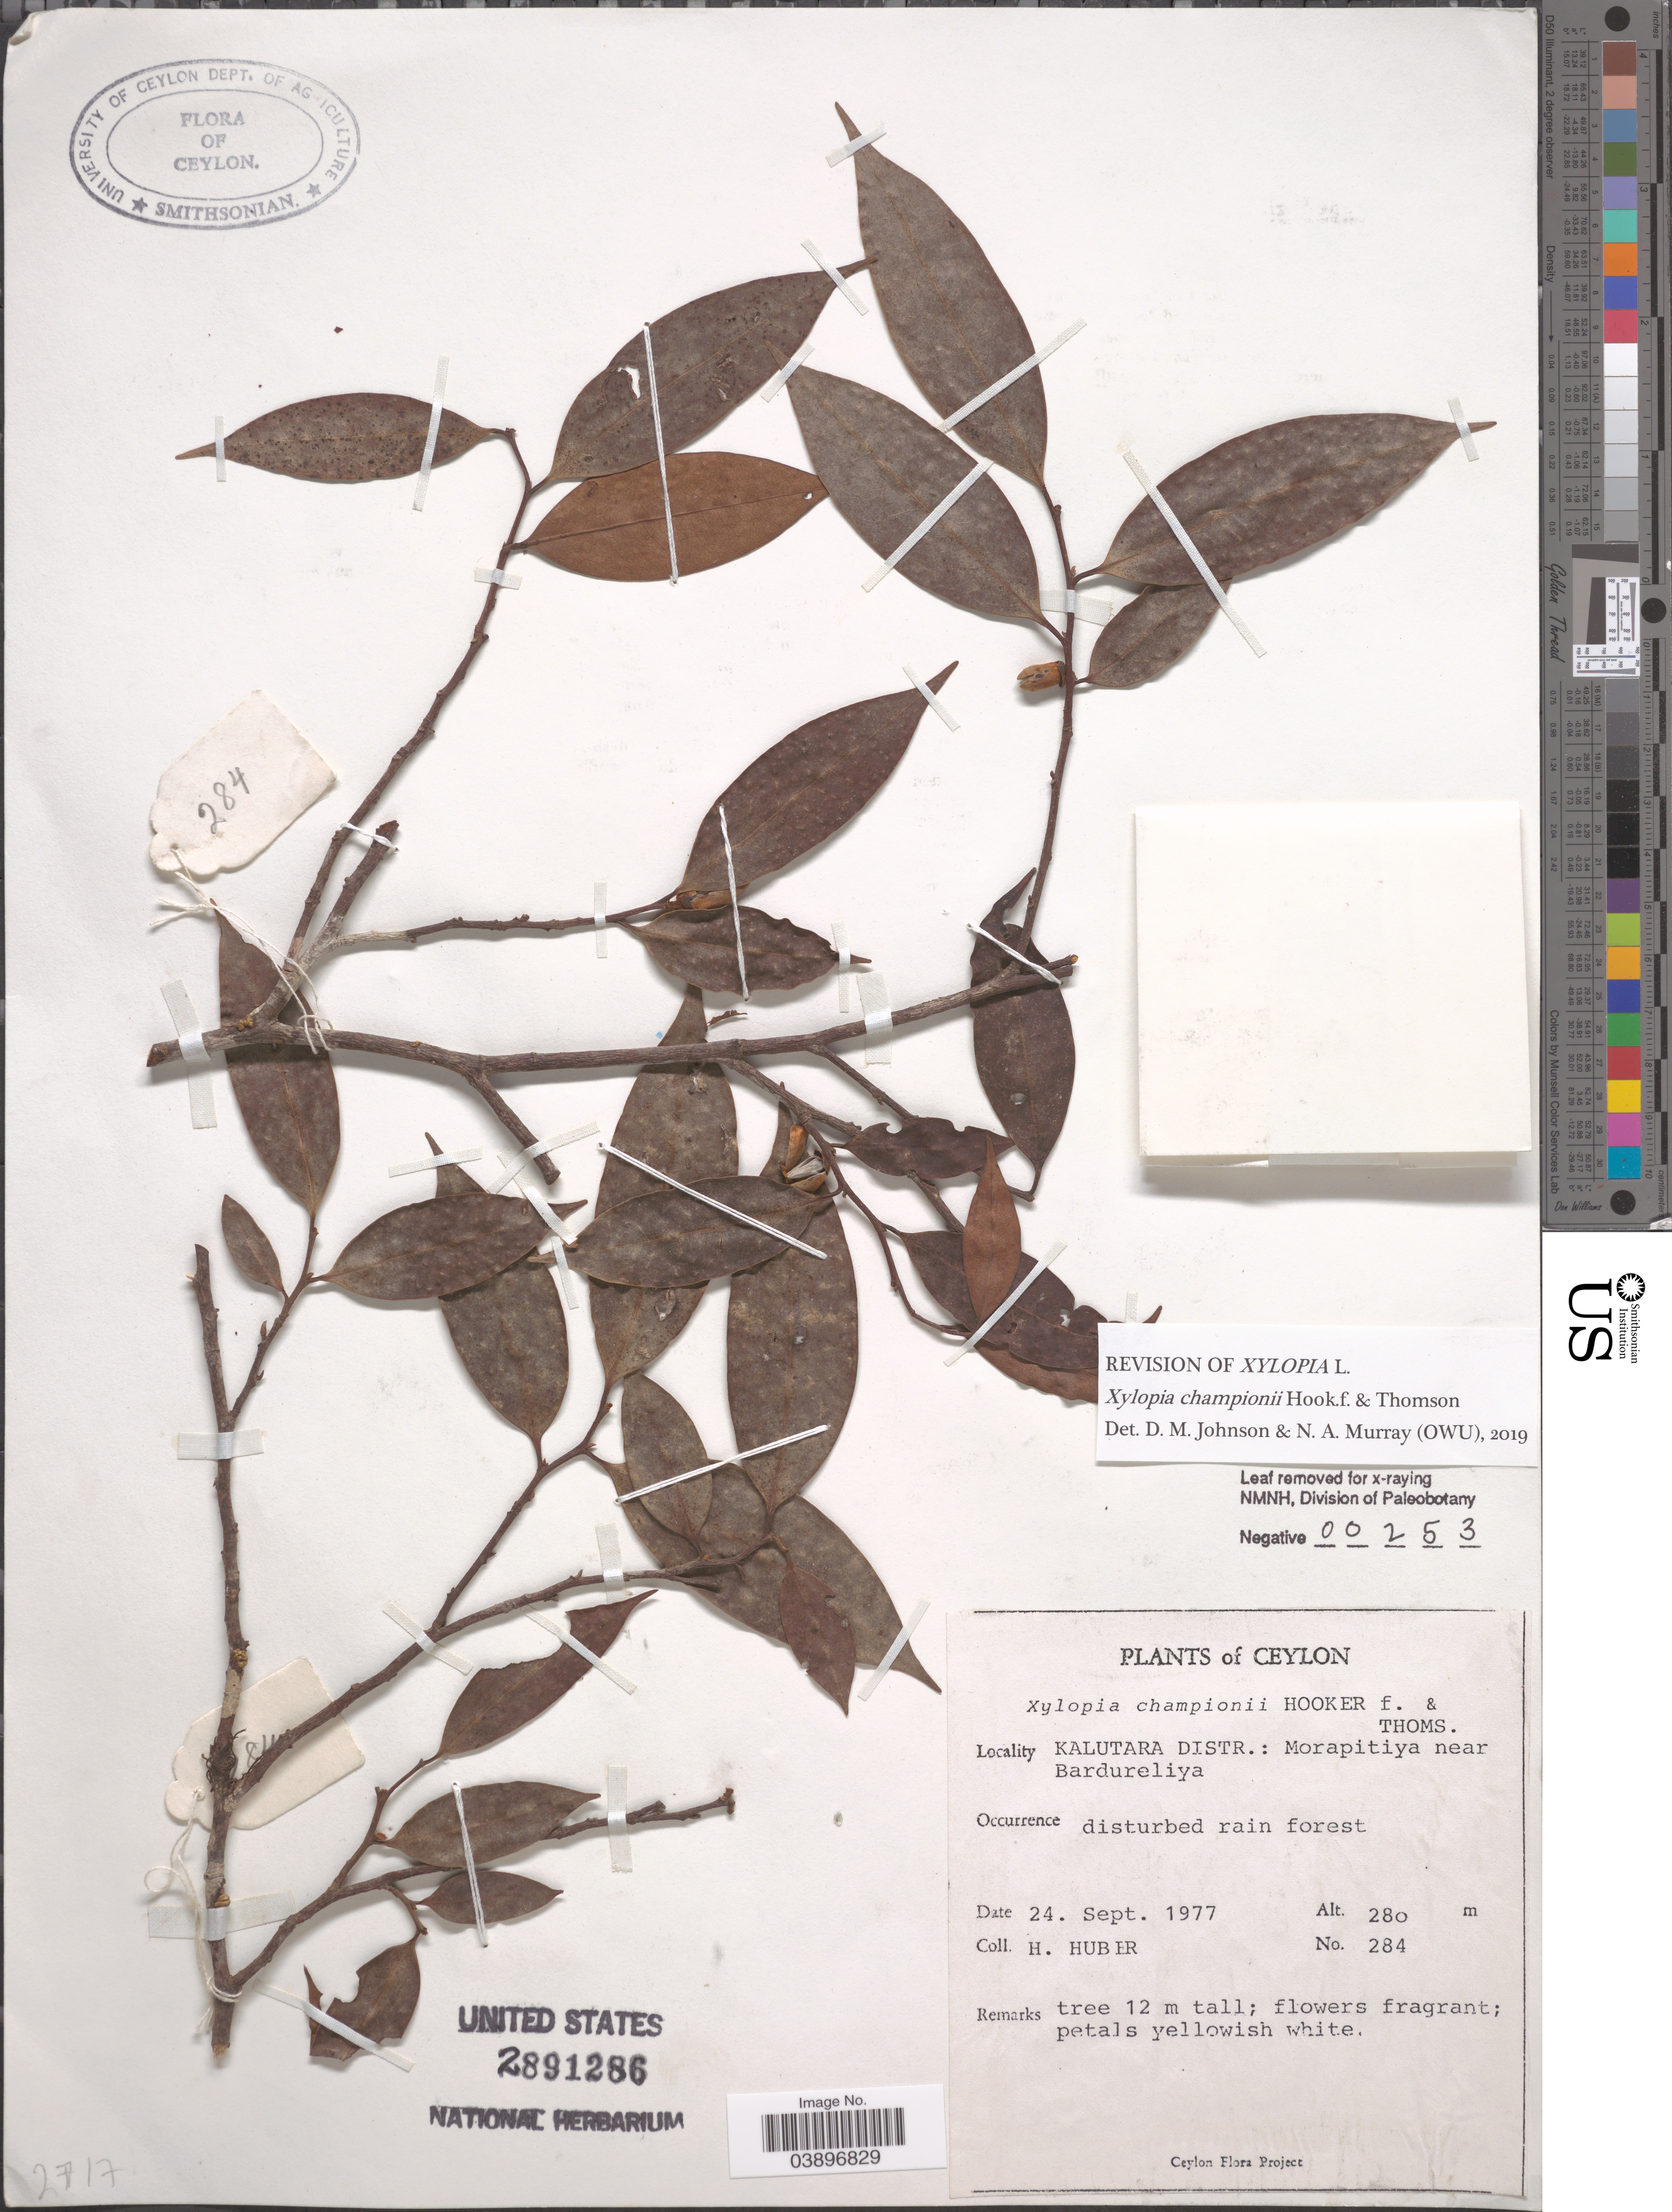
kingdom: Plantae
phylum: Tracheophyta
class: Magnoliopsida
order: Magnoliales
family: Annonaceae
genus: Xylopia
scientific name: Xylopia championii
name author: Hook. f. & Thomson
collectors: H. Huber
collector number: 284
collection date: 1977-09-24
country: Sri Lanka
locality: Ceylon. Kalutara Distr.: Morapitiya near Bardureliya.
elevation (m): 280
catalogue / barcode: US 2891286